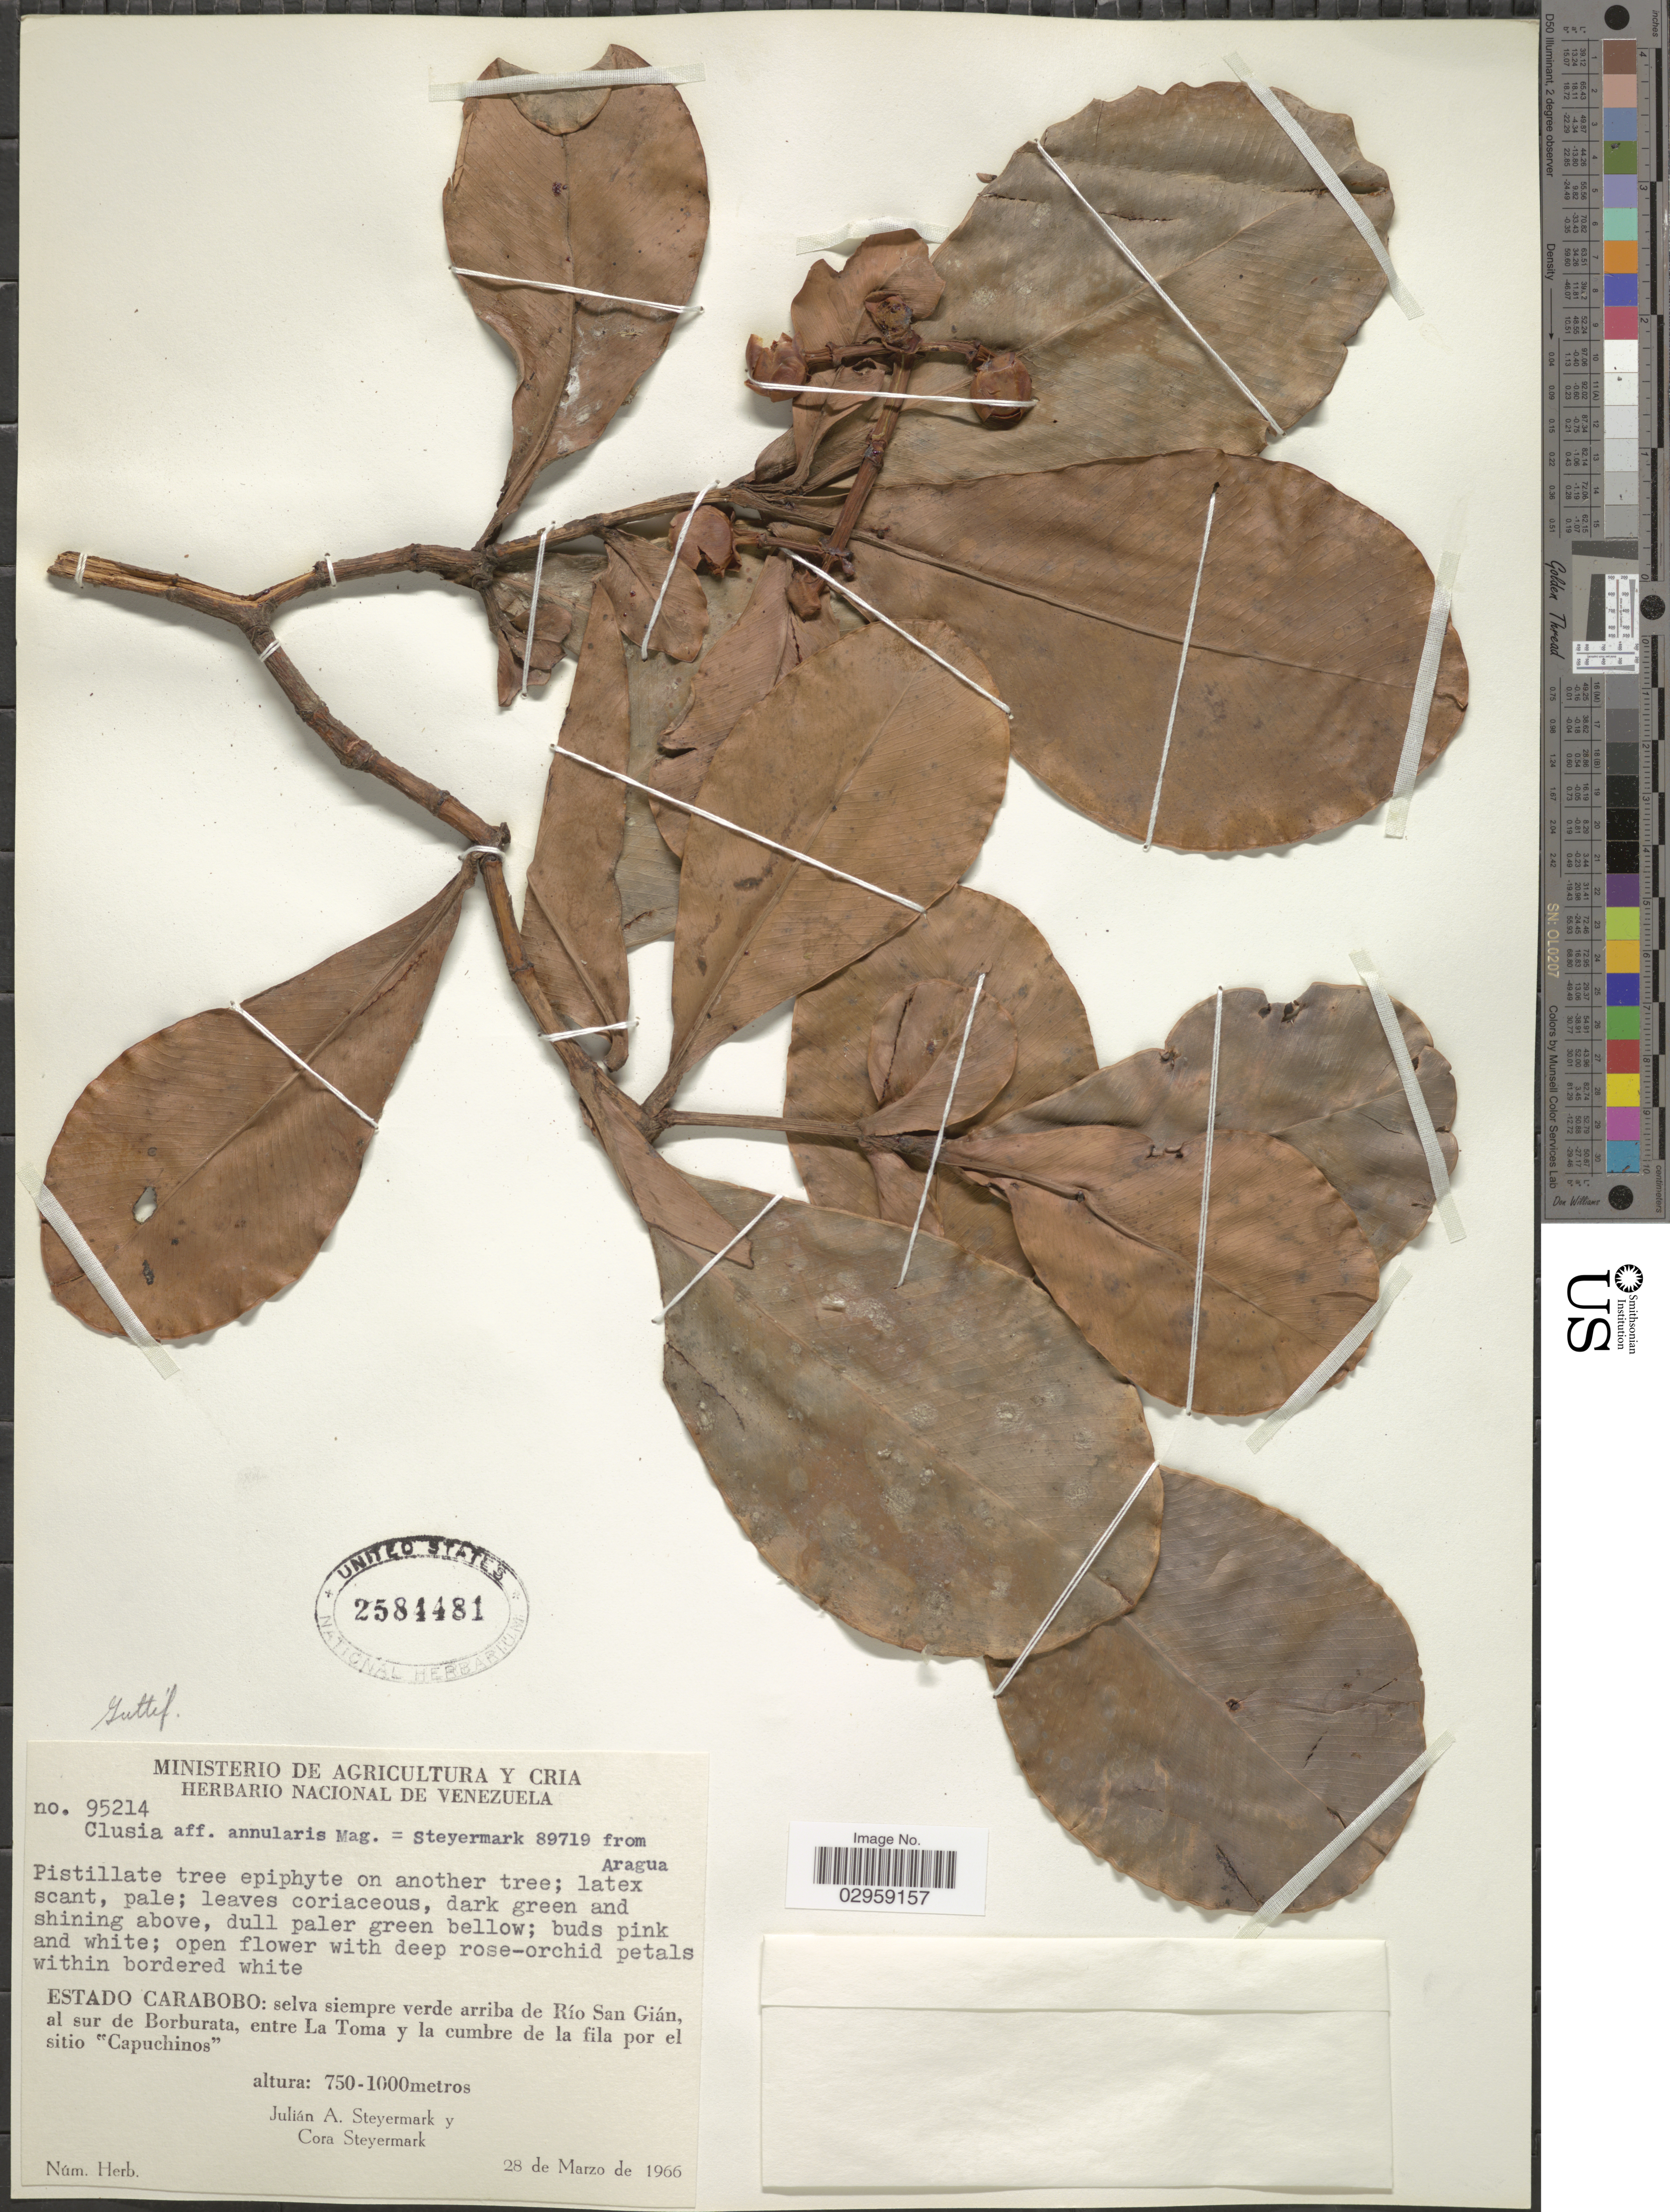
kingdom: Plantae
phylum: Tracheophyta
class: Magnoliopsida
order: Malpighiales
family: Clusiaceae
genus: Clusia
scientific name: Clusia annularis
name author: Maguire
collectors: J. Steyermark & C. Steyermark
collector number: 95214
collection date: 1966-03-28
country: Venezuela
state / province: Carabobo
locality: Selva siempre verde arriba de Río San Gián, al sur de Borburata, entre La Toma y la cumbre de la fila por el sitio "Capuchinos".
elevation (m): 750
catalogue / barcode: US 2584481